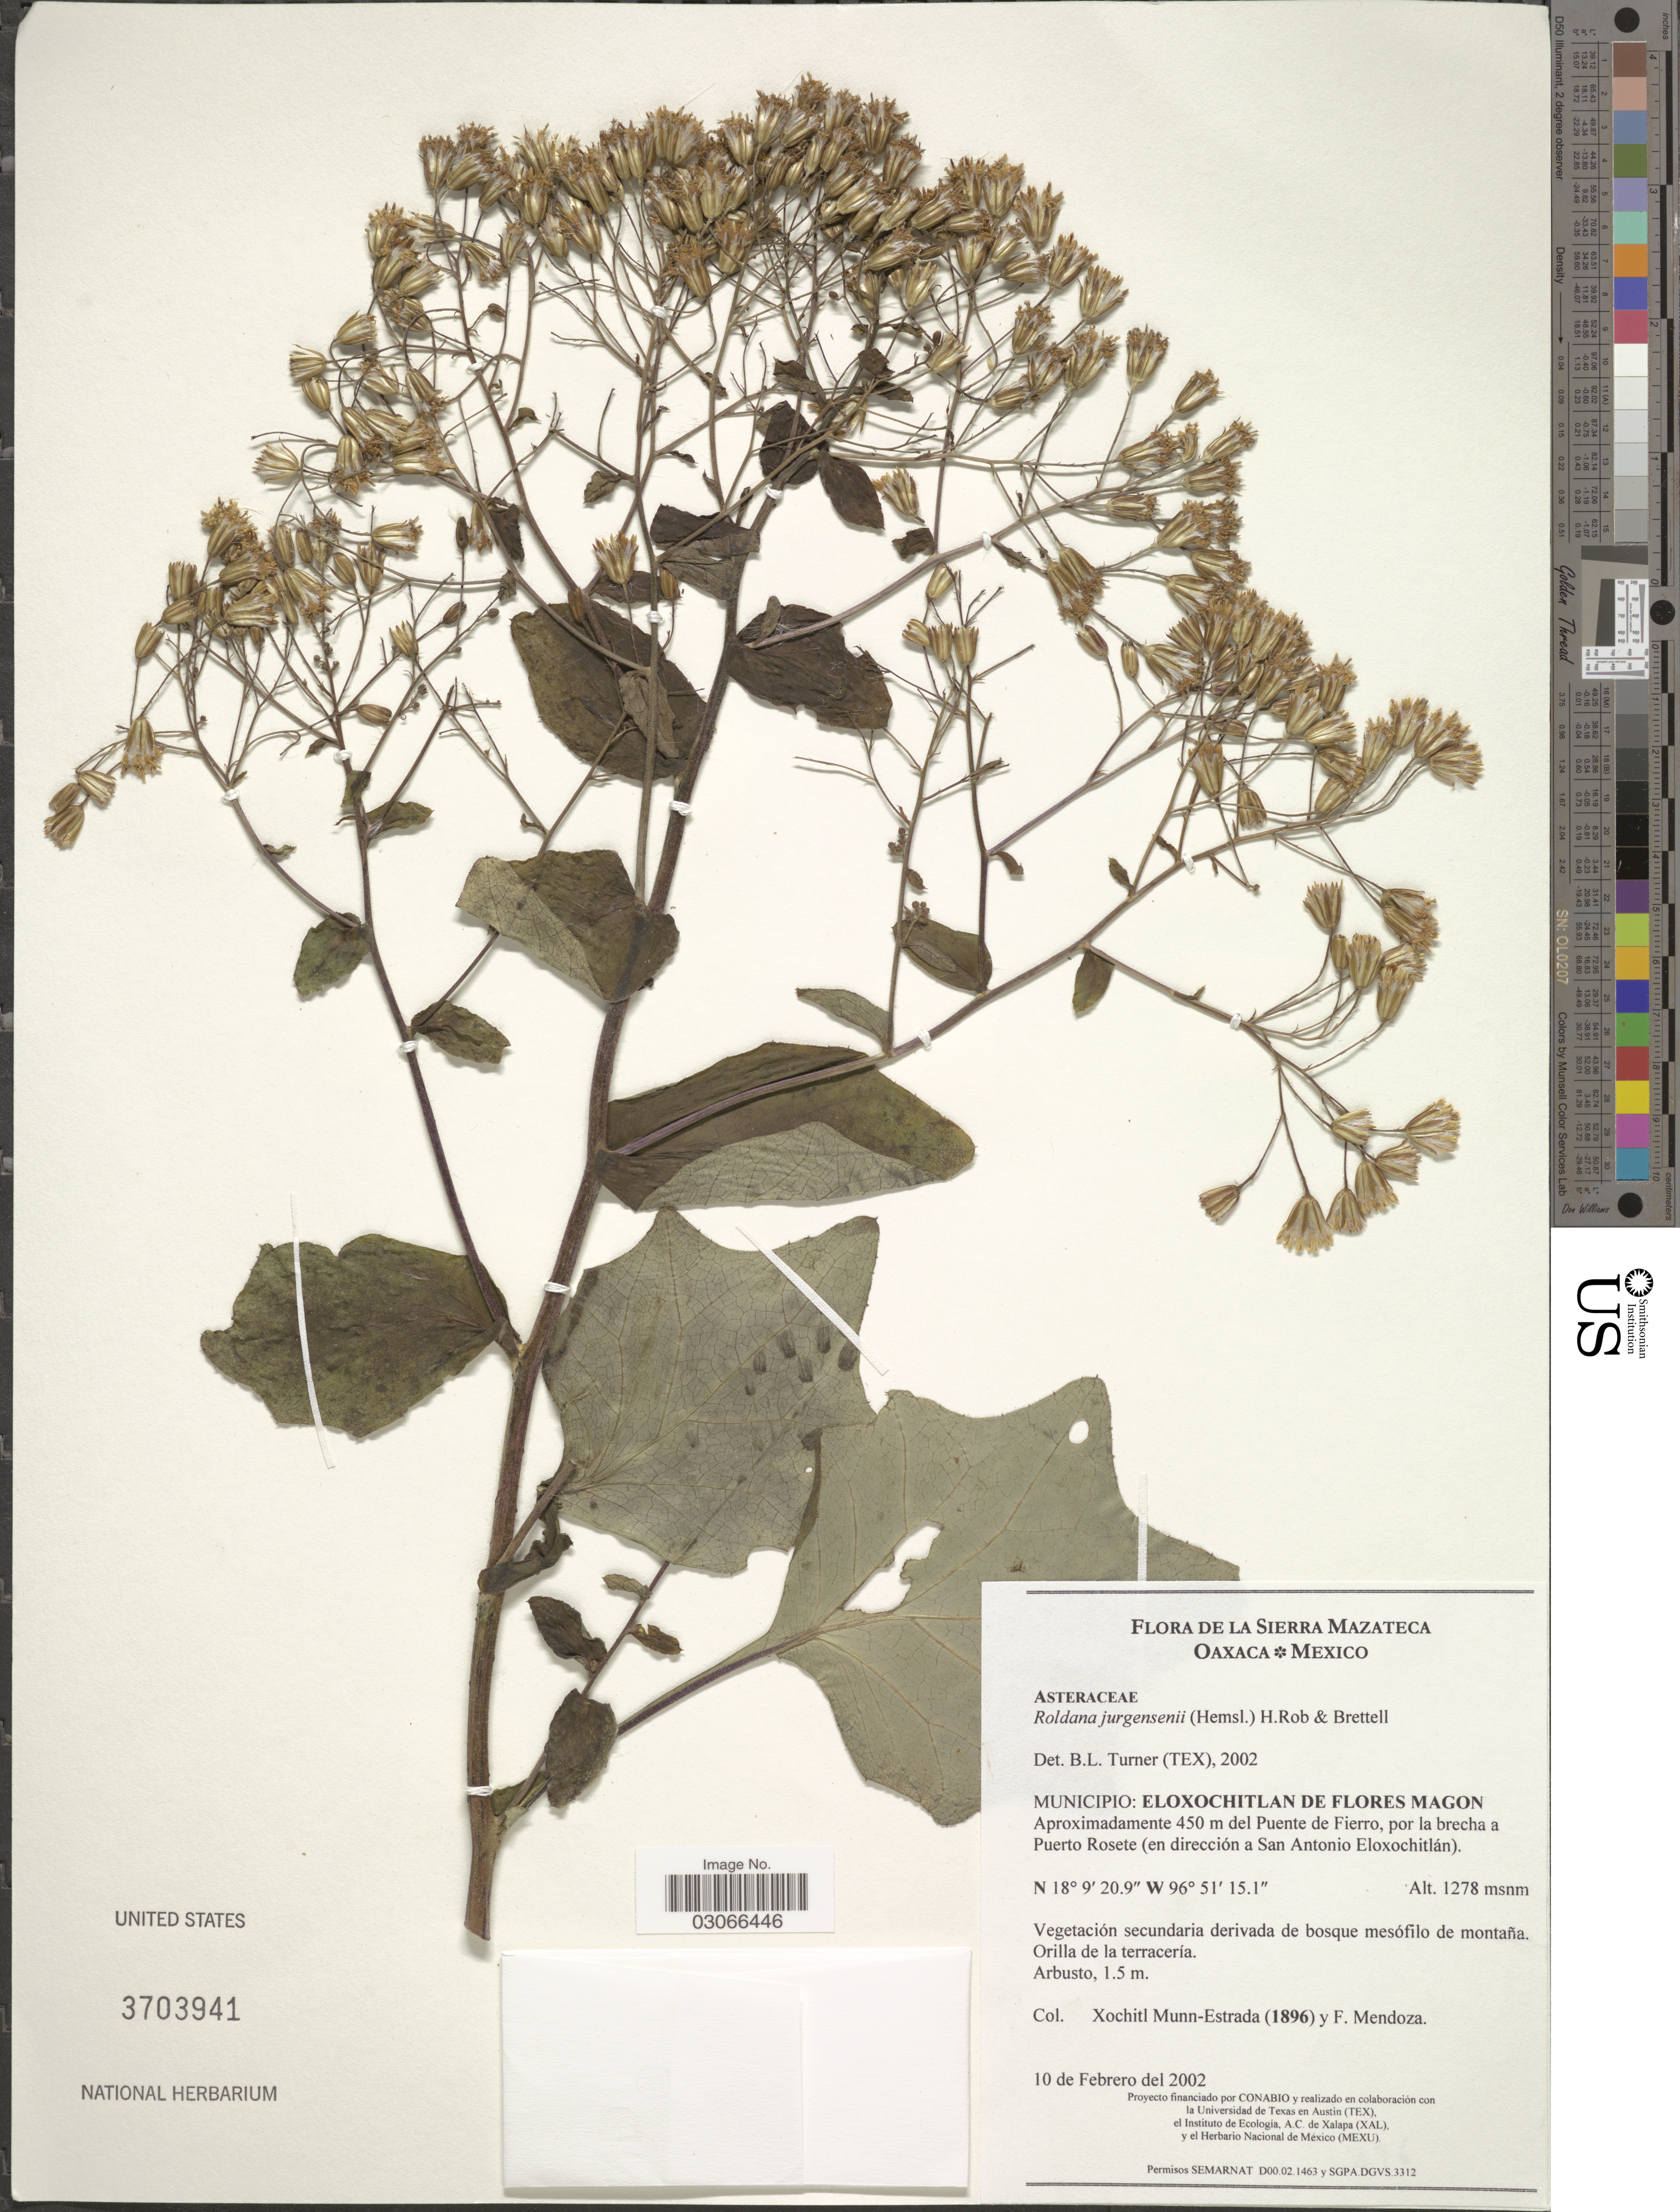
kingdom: Plantae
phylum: Tracheophyta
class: Magnoliopsida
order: Asterales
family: Asteraceae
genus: Roldana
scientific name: Roldana jurgensenii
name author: (Hemsl.) H. Rob. & Brettell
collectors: X. Munn-Estrada & F. Mendoza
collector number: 1896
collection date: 2002-02-10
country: Mexico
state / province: Oaxaca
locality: De La Sierra Mazateca. Municipio: Eloxochitlan de Flores Magon Aproximadamente 450 m del Puente de Fierro, por la brecha a Puerto Rosete (en dirección a San Antonio Eloxochitlán).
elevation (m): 1278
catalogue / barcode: US 3703941